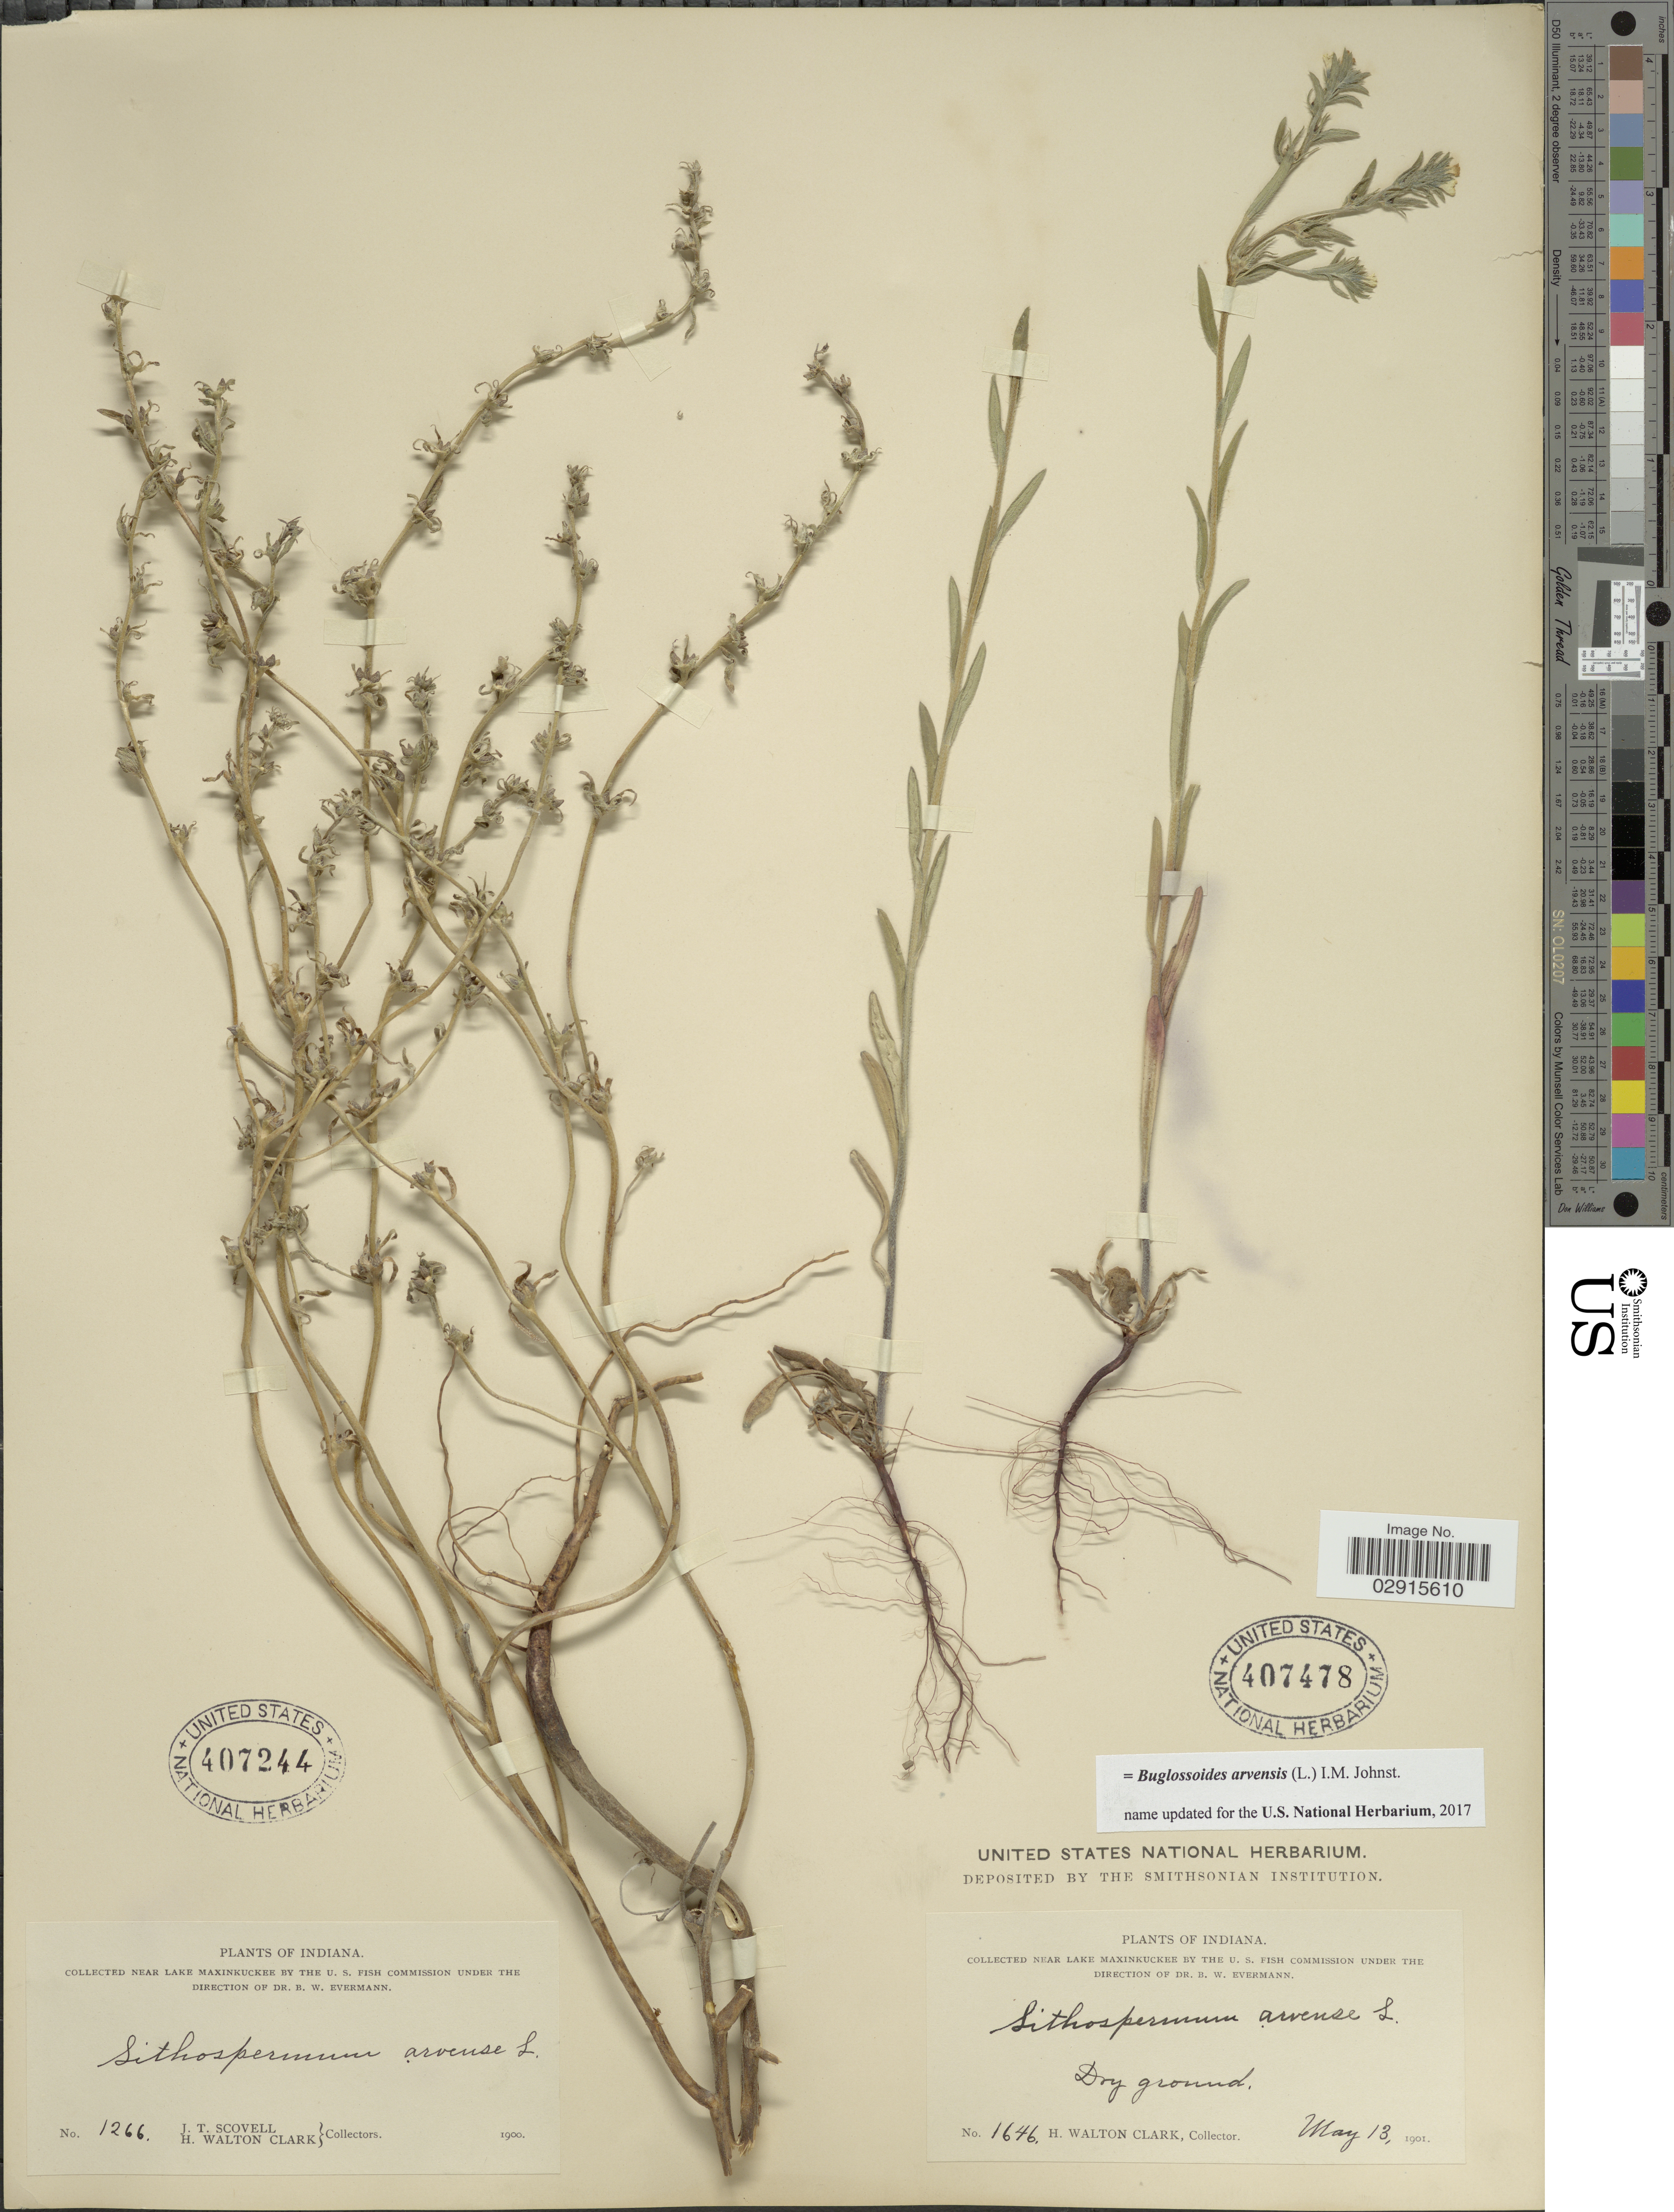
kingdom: Plantae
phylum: Tracheophyta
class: Magnoliopsida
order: Boraginales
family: Boraginaceae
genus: Buglossoides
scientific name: Buglossoides arvensis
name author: (L.) I.M. Johnst.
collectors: H. W. Clark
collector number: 1646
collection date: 1901-05-13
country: United States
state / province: Indiana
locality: Near Lake Maxinkuckee.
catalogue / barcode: US 407478-2